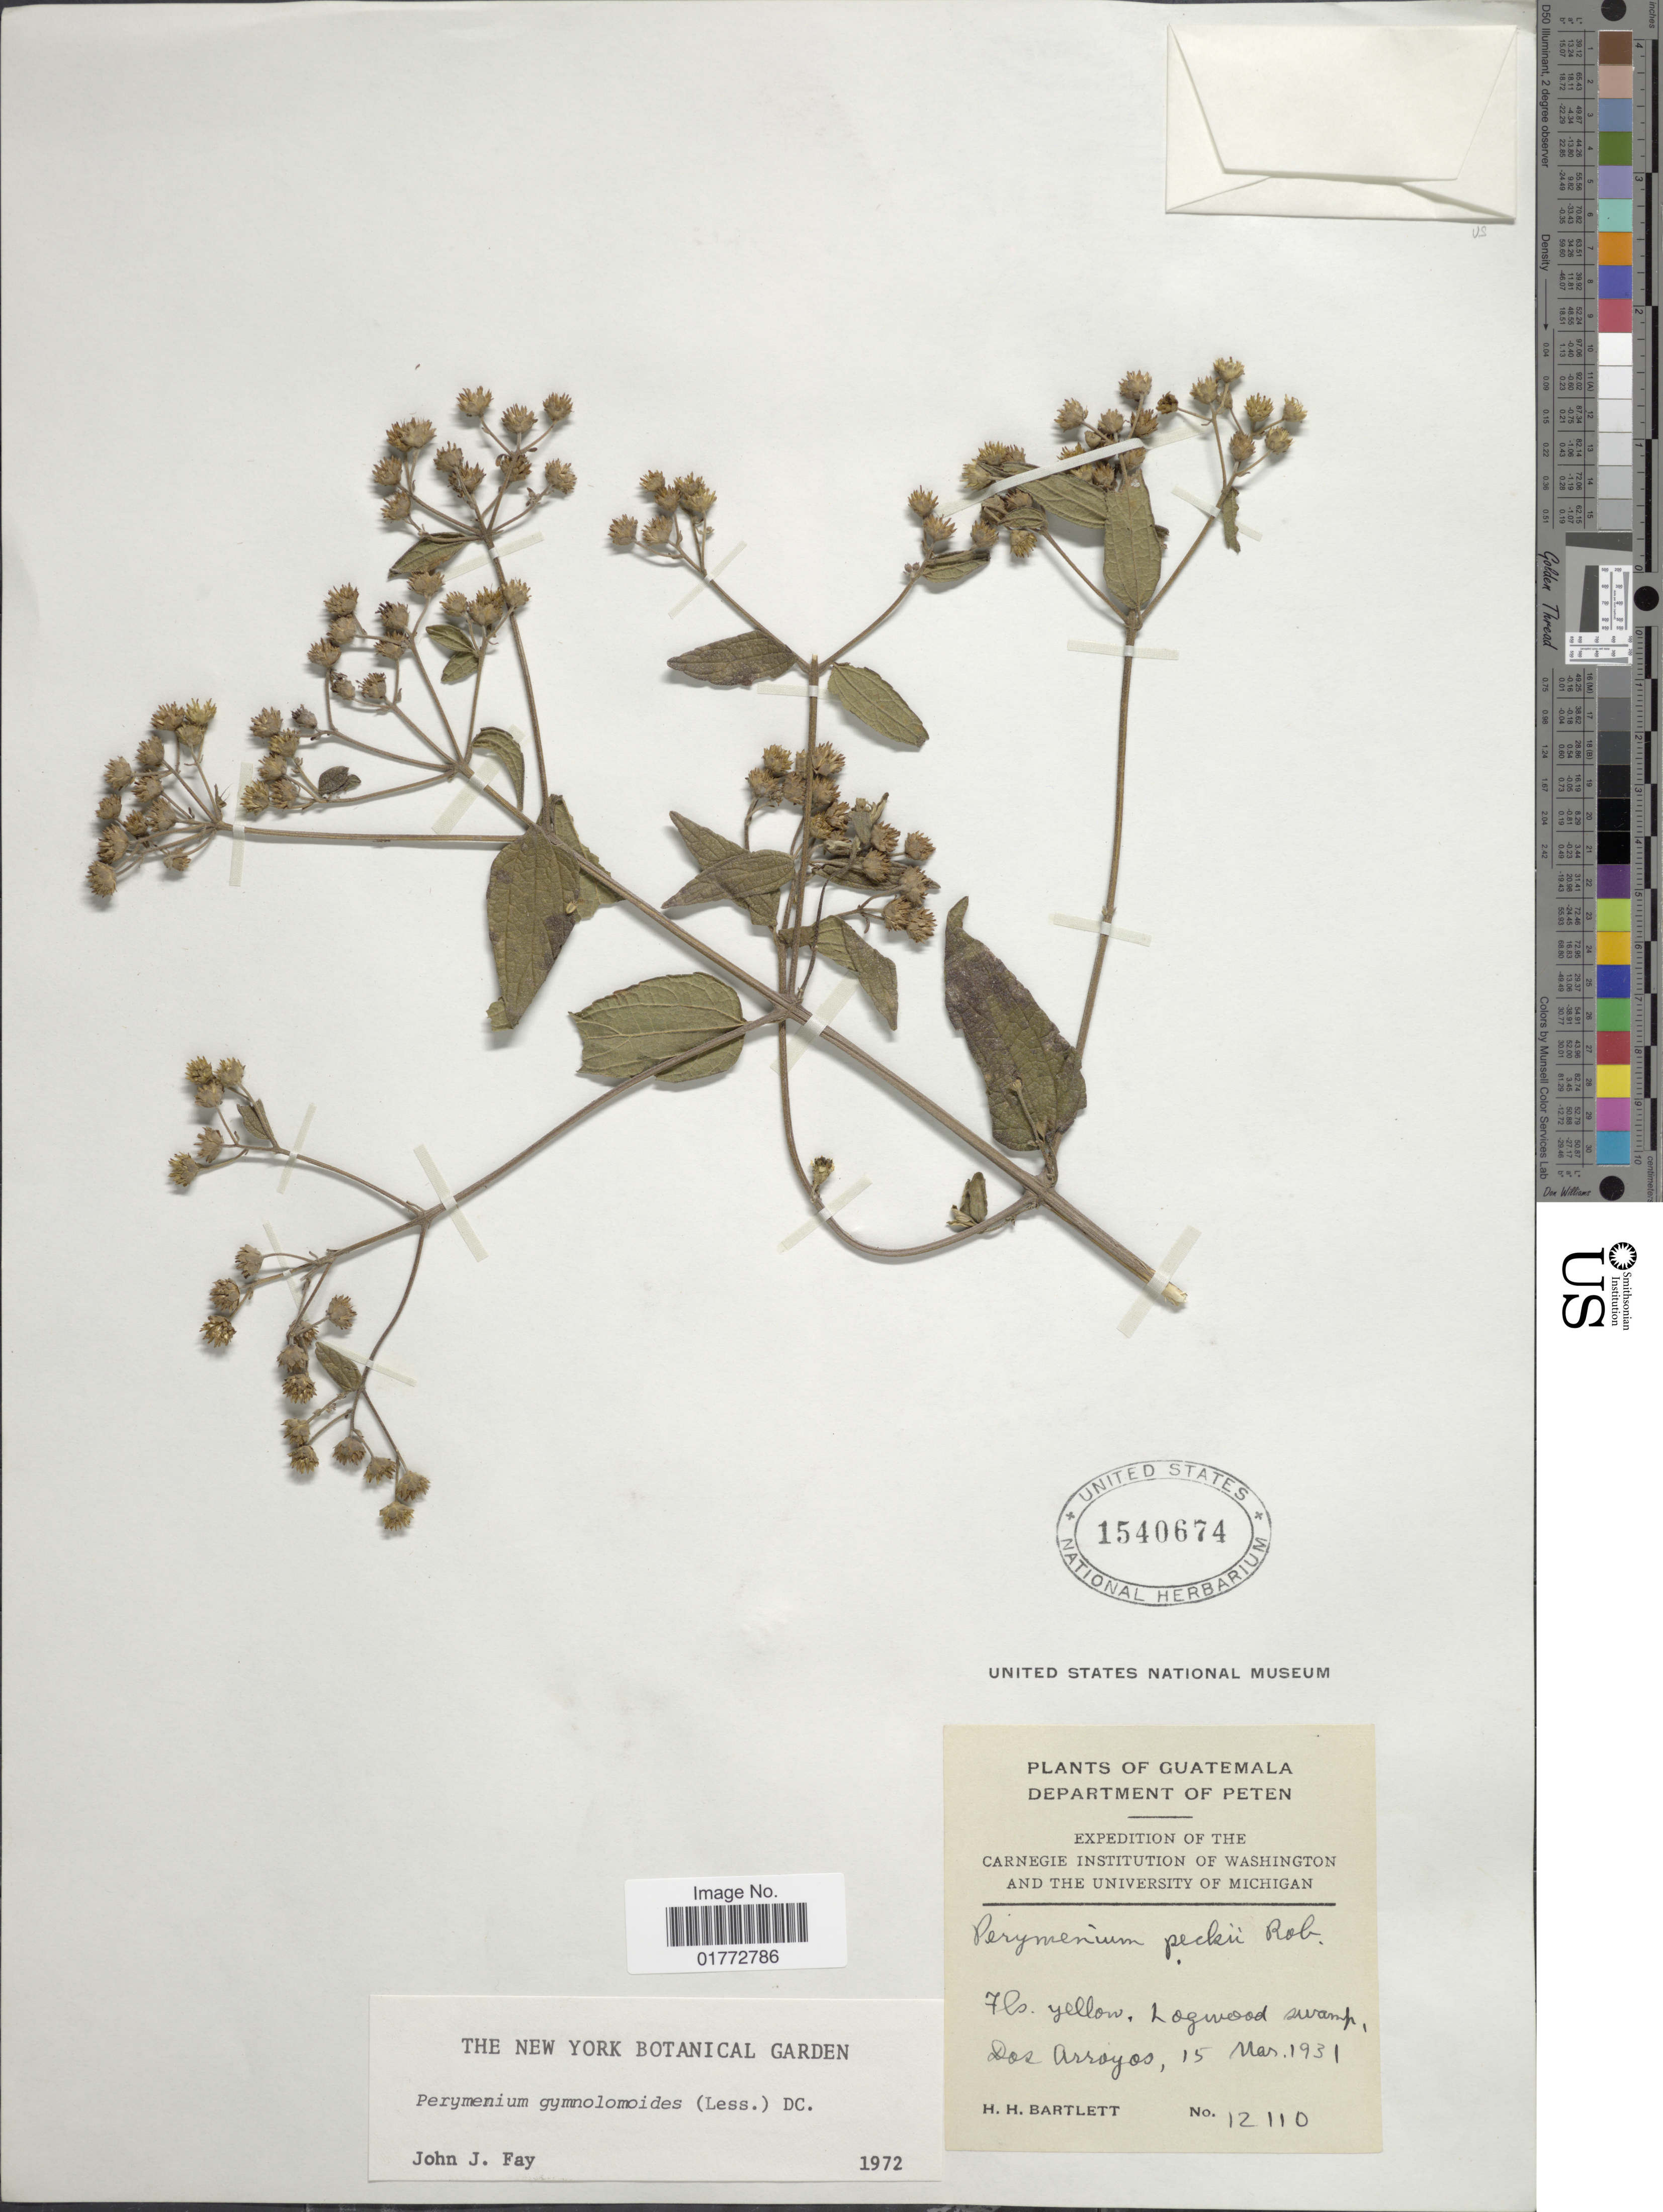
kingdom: Plantae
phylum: Tracheophyta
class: Magnoliopsida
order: Asterales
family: Asteraceae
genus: Perymenium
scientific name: Perymenium gymnolomoides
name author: (Less.) DC.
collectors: H. H. Bartlett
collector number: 12110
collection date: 1931-03-15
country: Guatemala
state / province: El Petén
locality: Logwood swamp, Dos Arroyos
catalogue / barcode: US 1540674